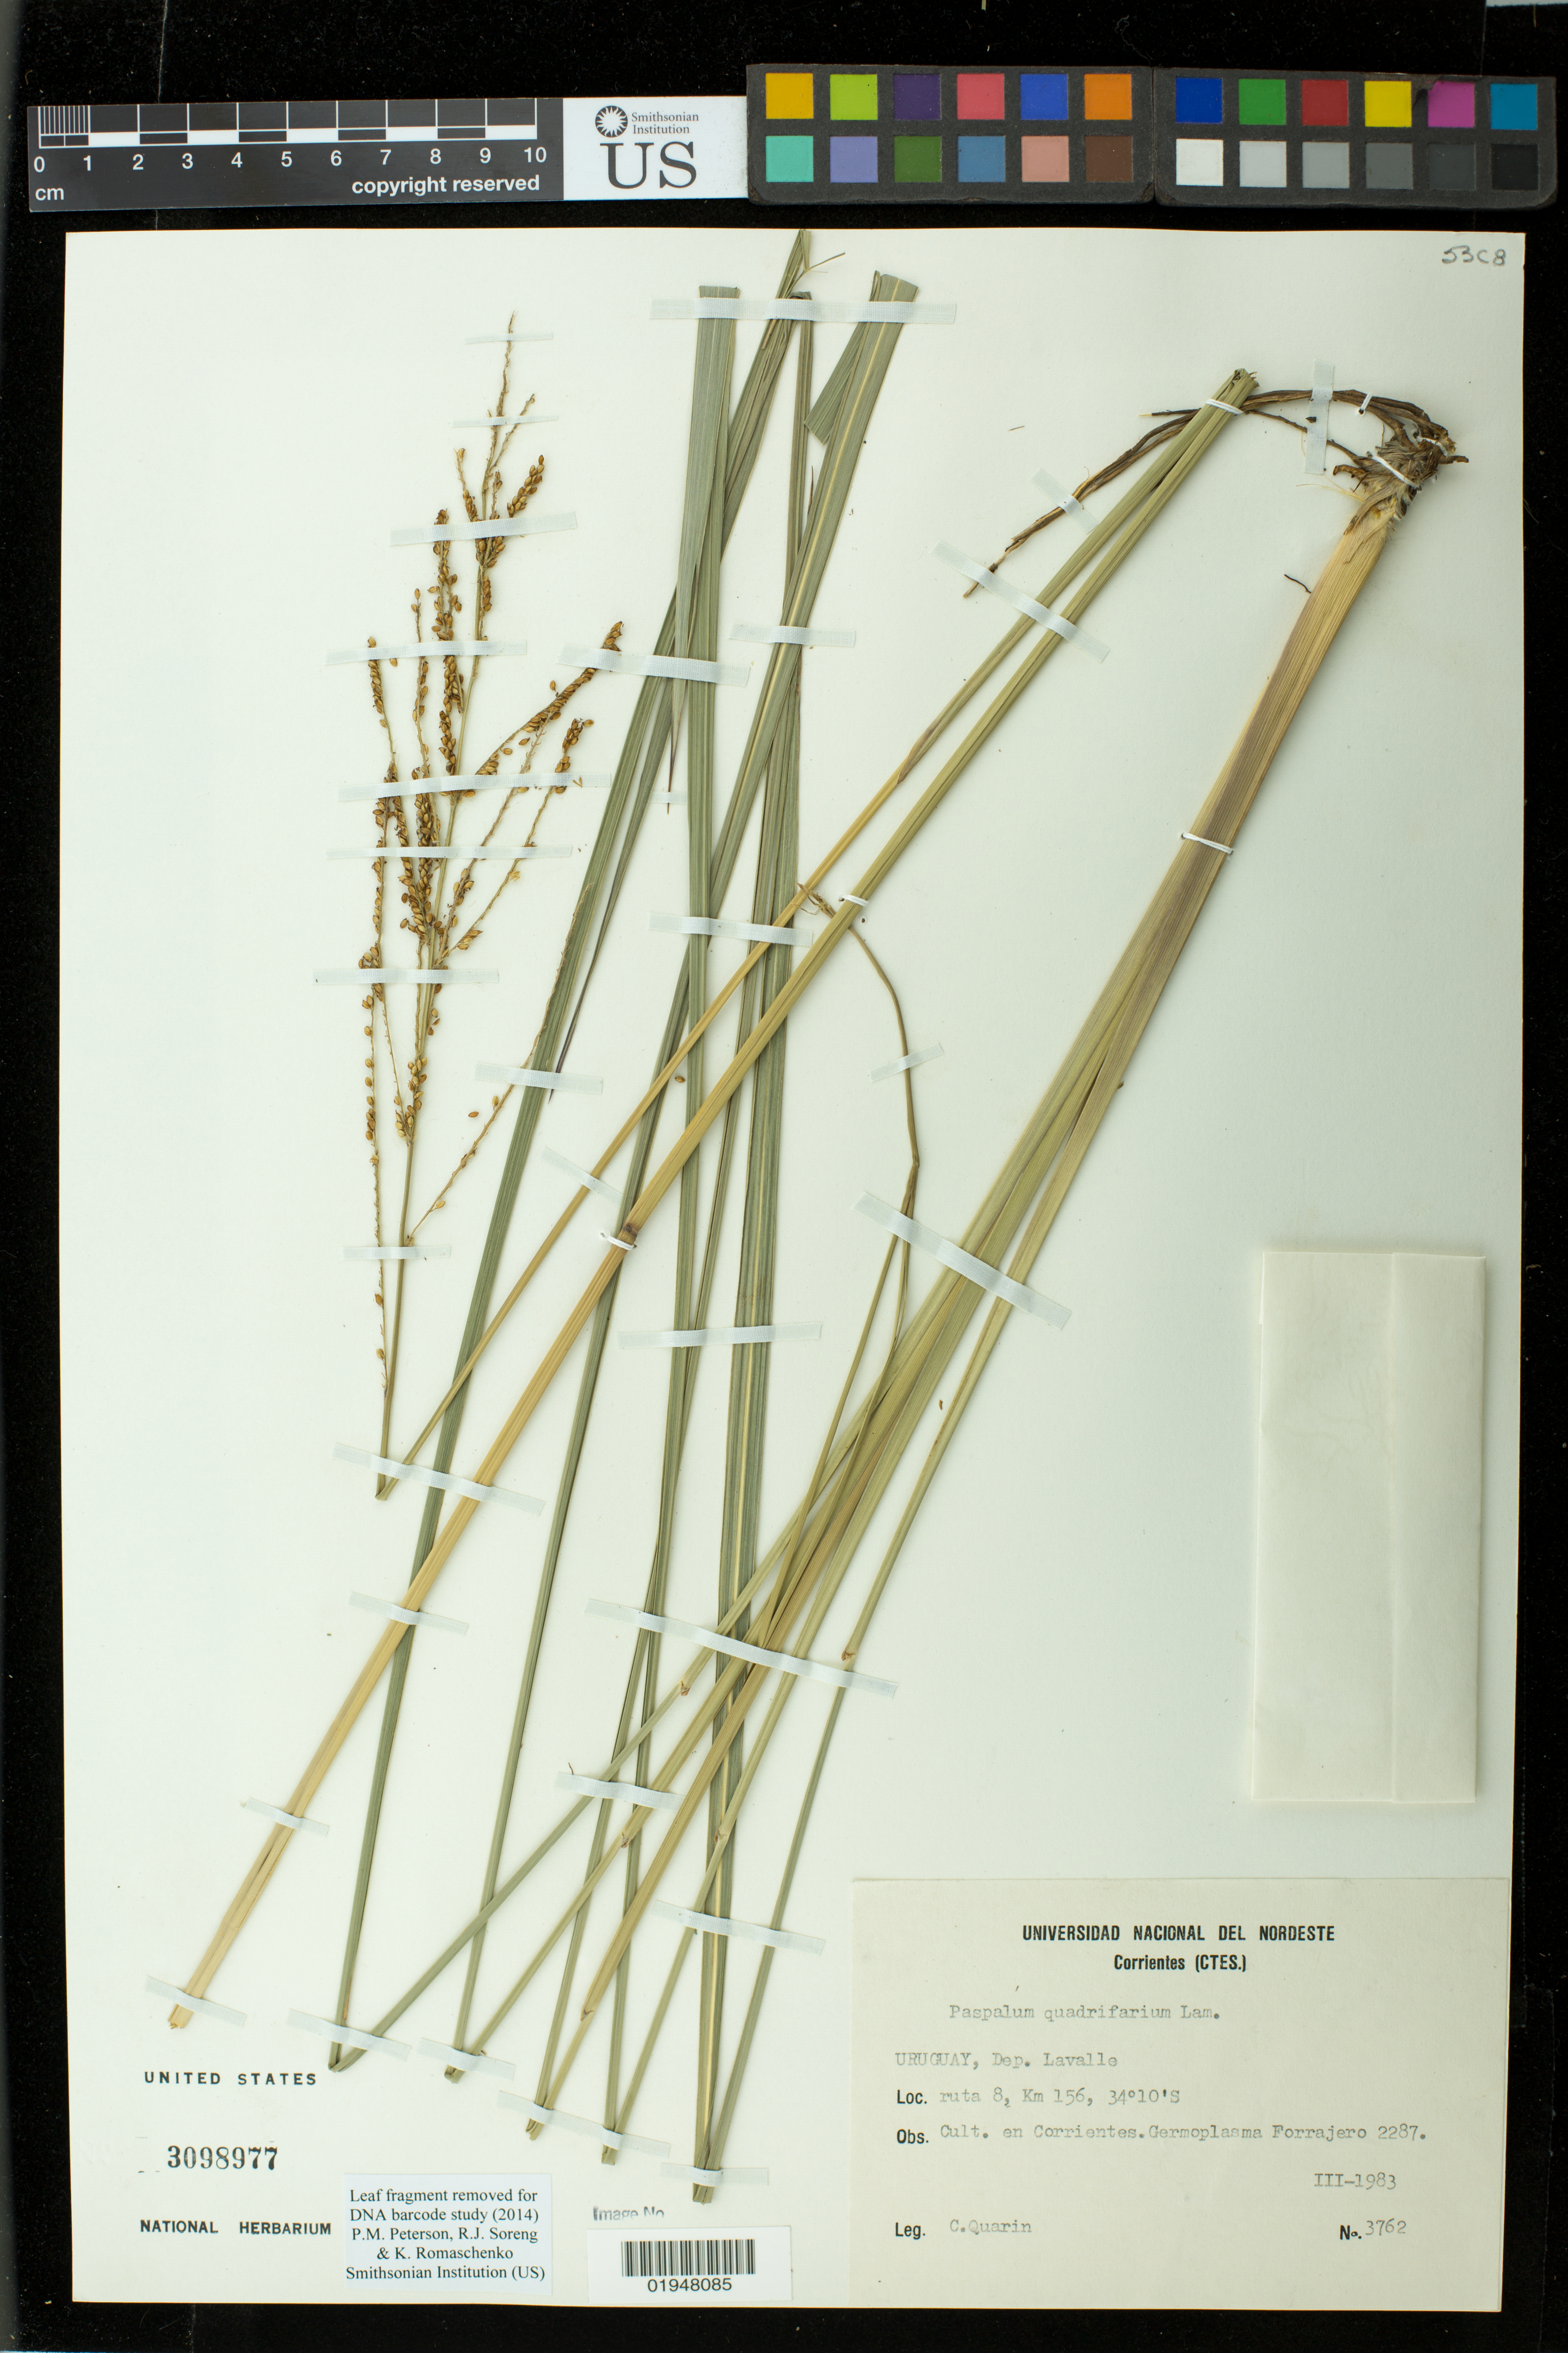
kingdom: Plantae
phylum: Tracheophyta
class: Liliopsida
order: Poales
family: Poaceae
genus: Paspalum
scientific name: Paspalum quadrifarium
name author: Lam.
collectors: C. Quarin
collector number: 3762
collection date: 1983-03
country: Uruguay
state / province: Lavalleja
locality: Ruta 8, Km 156, 34 degrees 10'S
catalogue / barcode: US 3098977